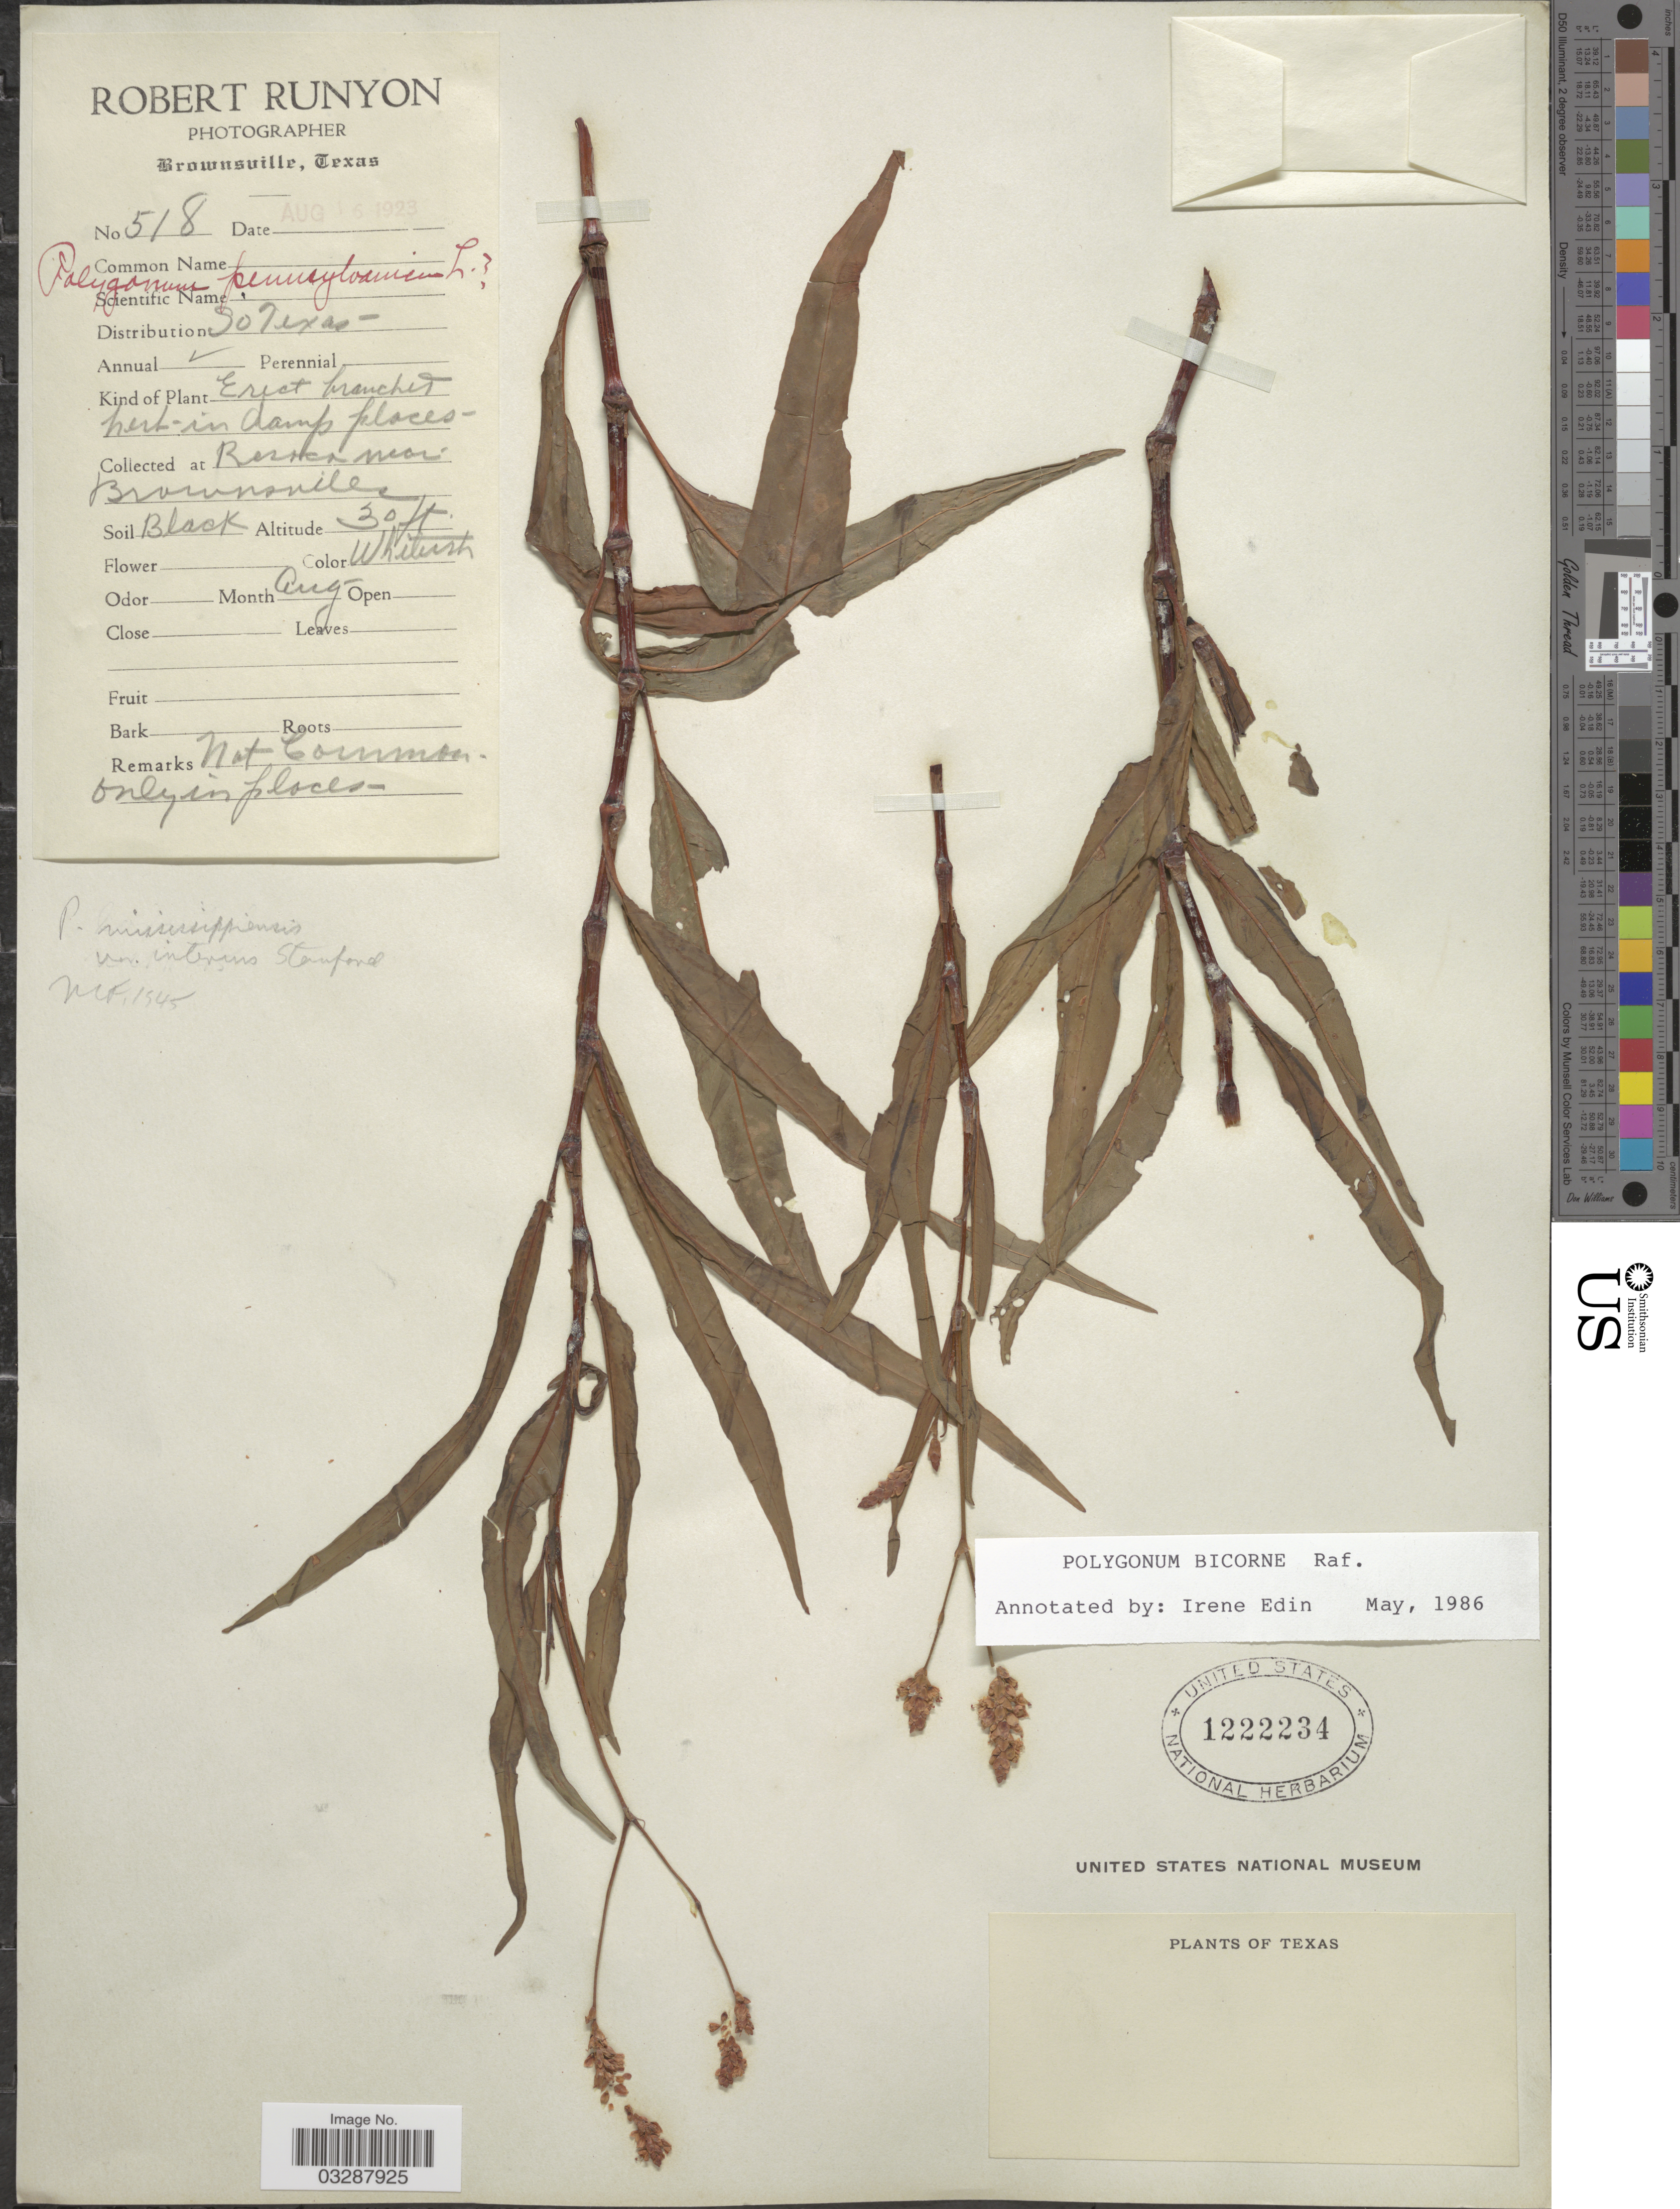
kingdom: Plantae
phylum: Tracheophyta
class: Magnoliopsida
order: Caryophyllales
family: Polygonaceae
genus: Persicaria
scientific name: Persicaria bicornis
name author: (Raf.) Nieuwl.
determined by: Atha, D. E.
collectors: R. Runyon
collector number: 518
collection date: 1923-08-16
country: United States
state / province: Texas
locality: Resaca near Brownsville.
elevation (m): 9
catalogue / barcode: US 1222234